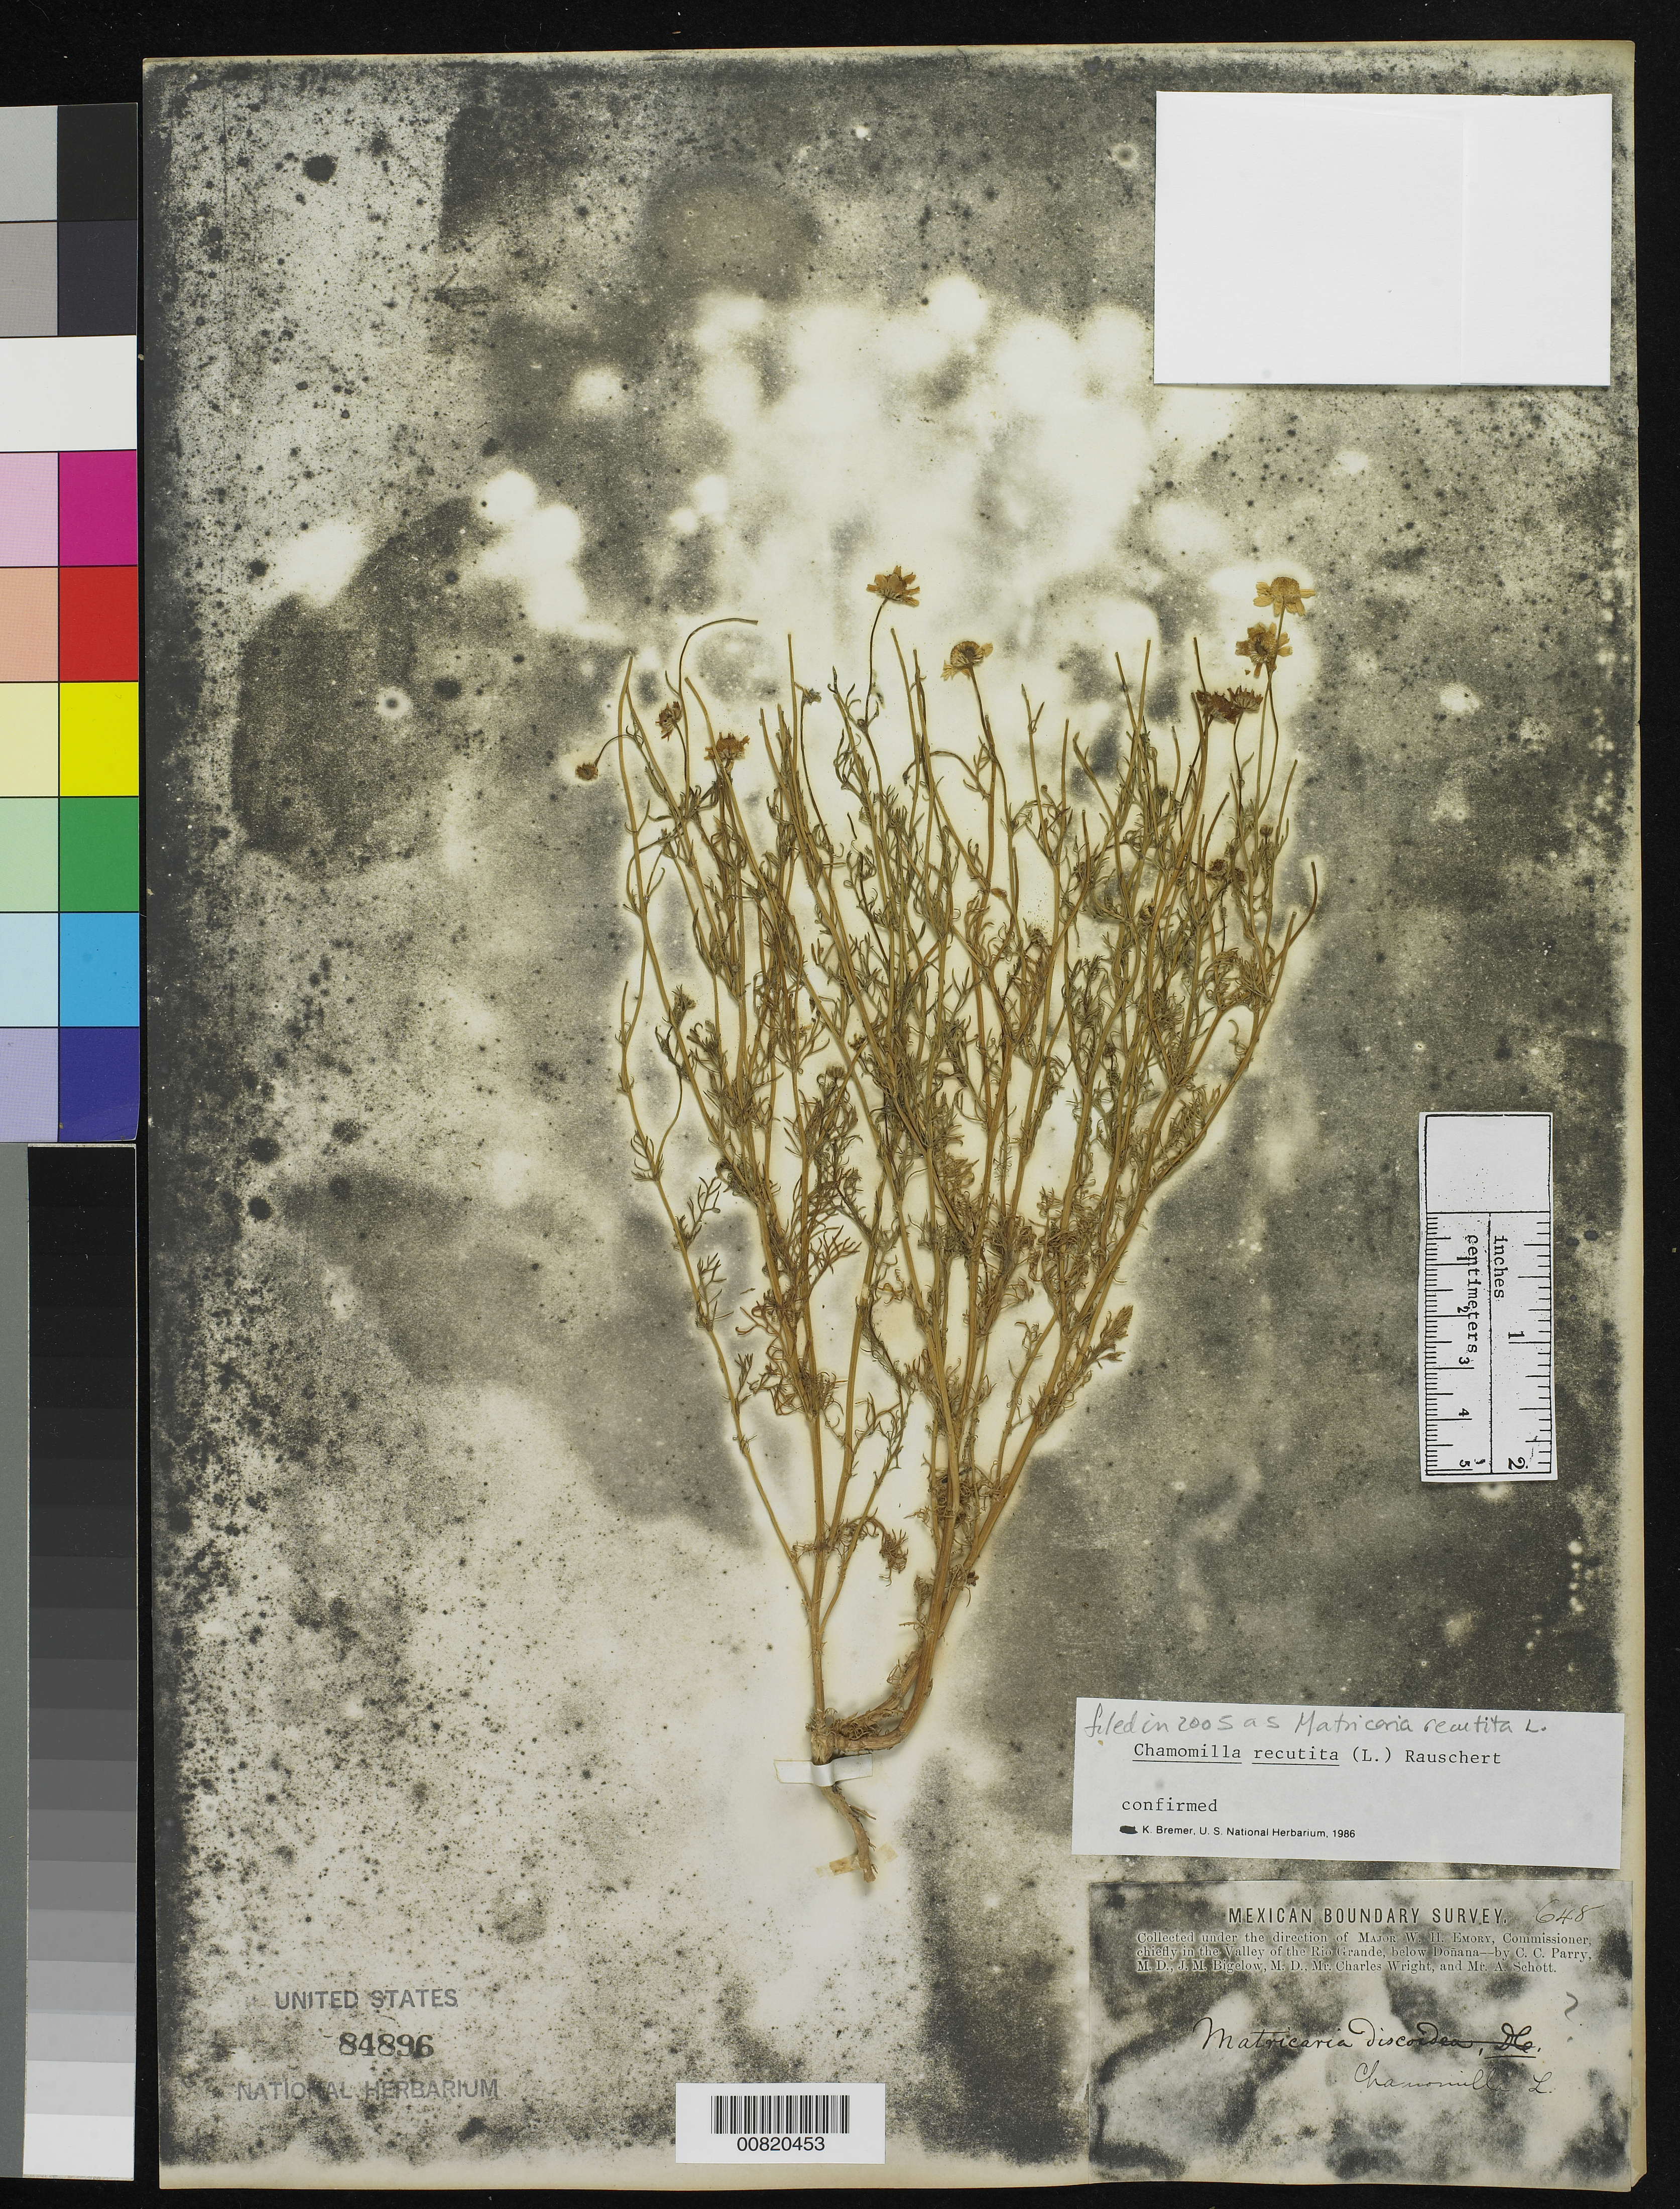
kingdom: Plantae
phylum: Tracheophyta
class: Magnoliopsida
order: Asterales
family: Asteraceae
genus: Matricaria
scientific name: Matricaria recutita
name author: L.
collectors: C. C. Parry, J. M. Bigelow, C. Wright & A. C. V. Schott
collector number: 648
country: United States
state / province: New Mexico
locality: Valley of the Rio Grande, below Doñana, New Mexico.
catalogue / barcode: US 84896